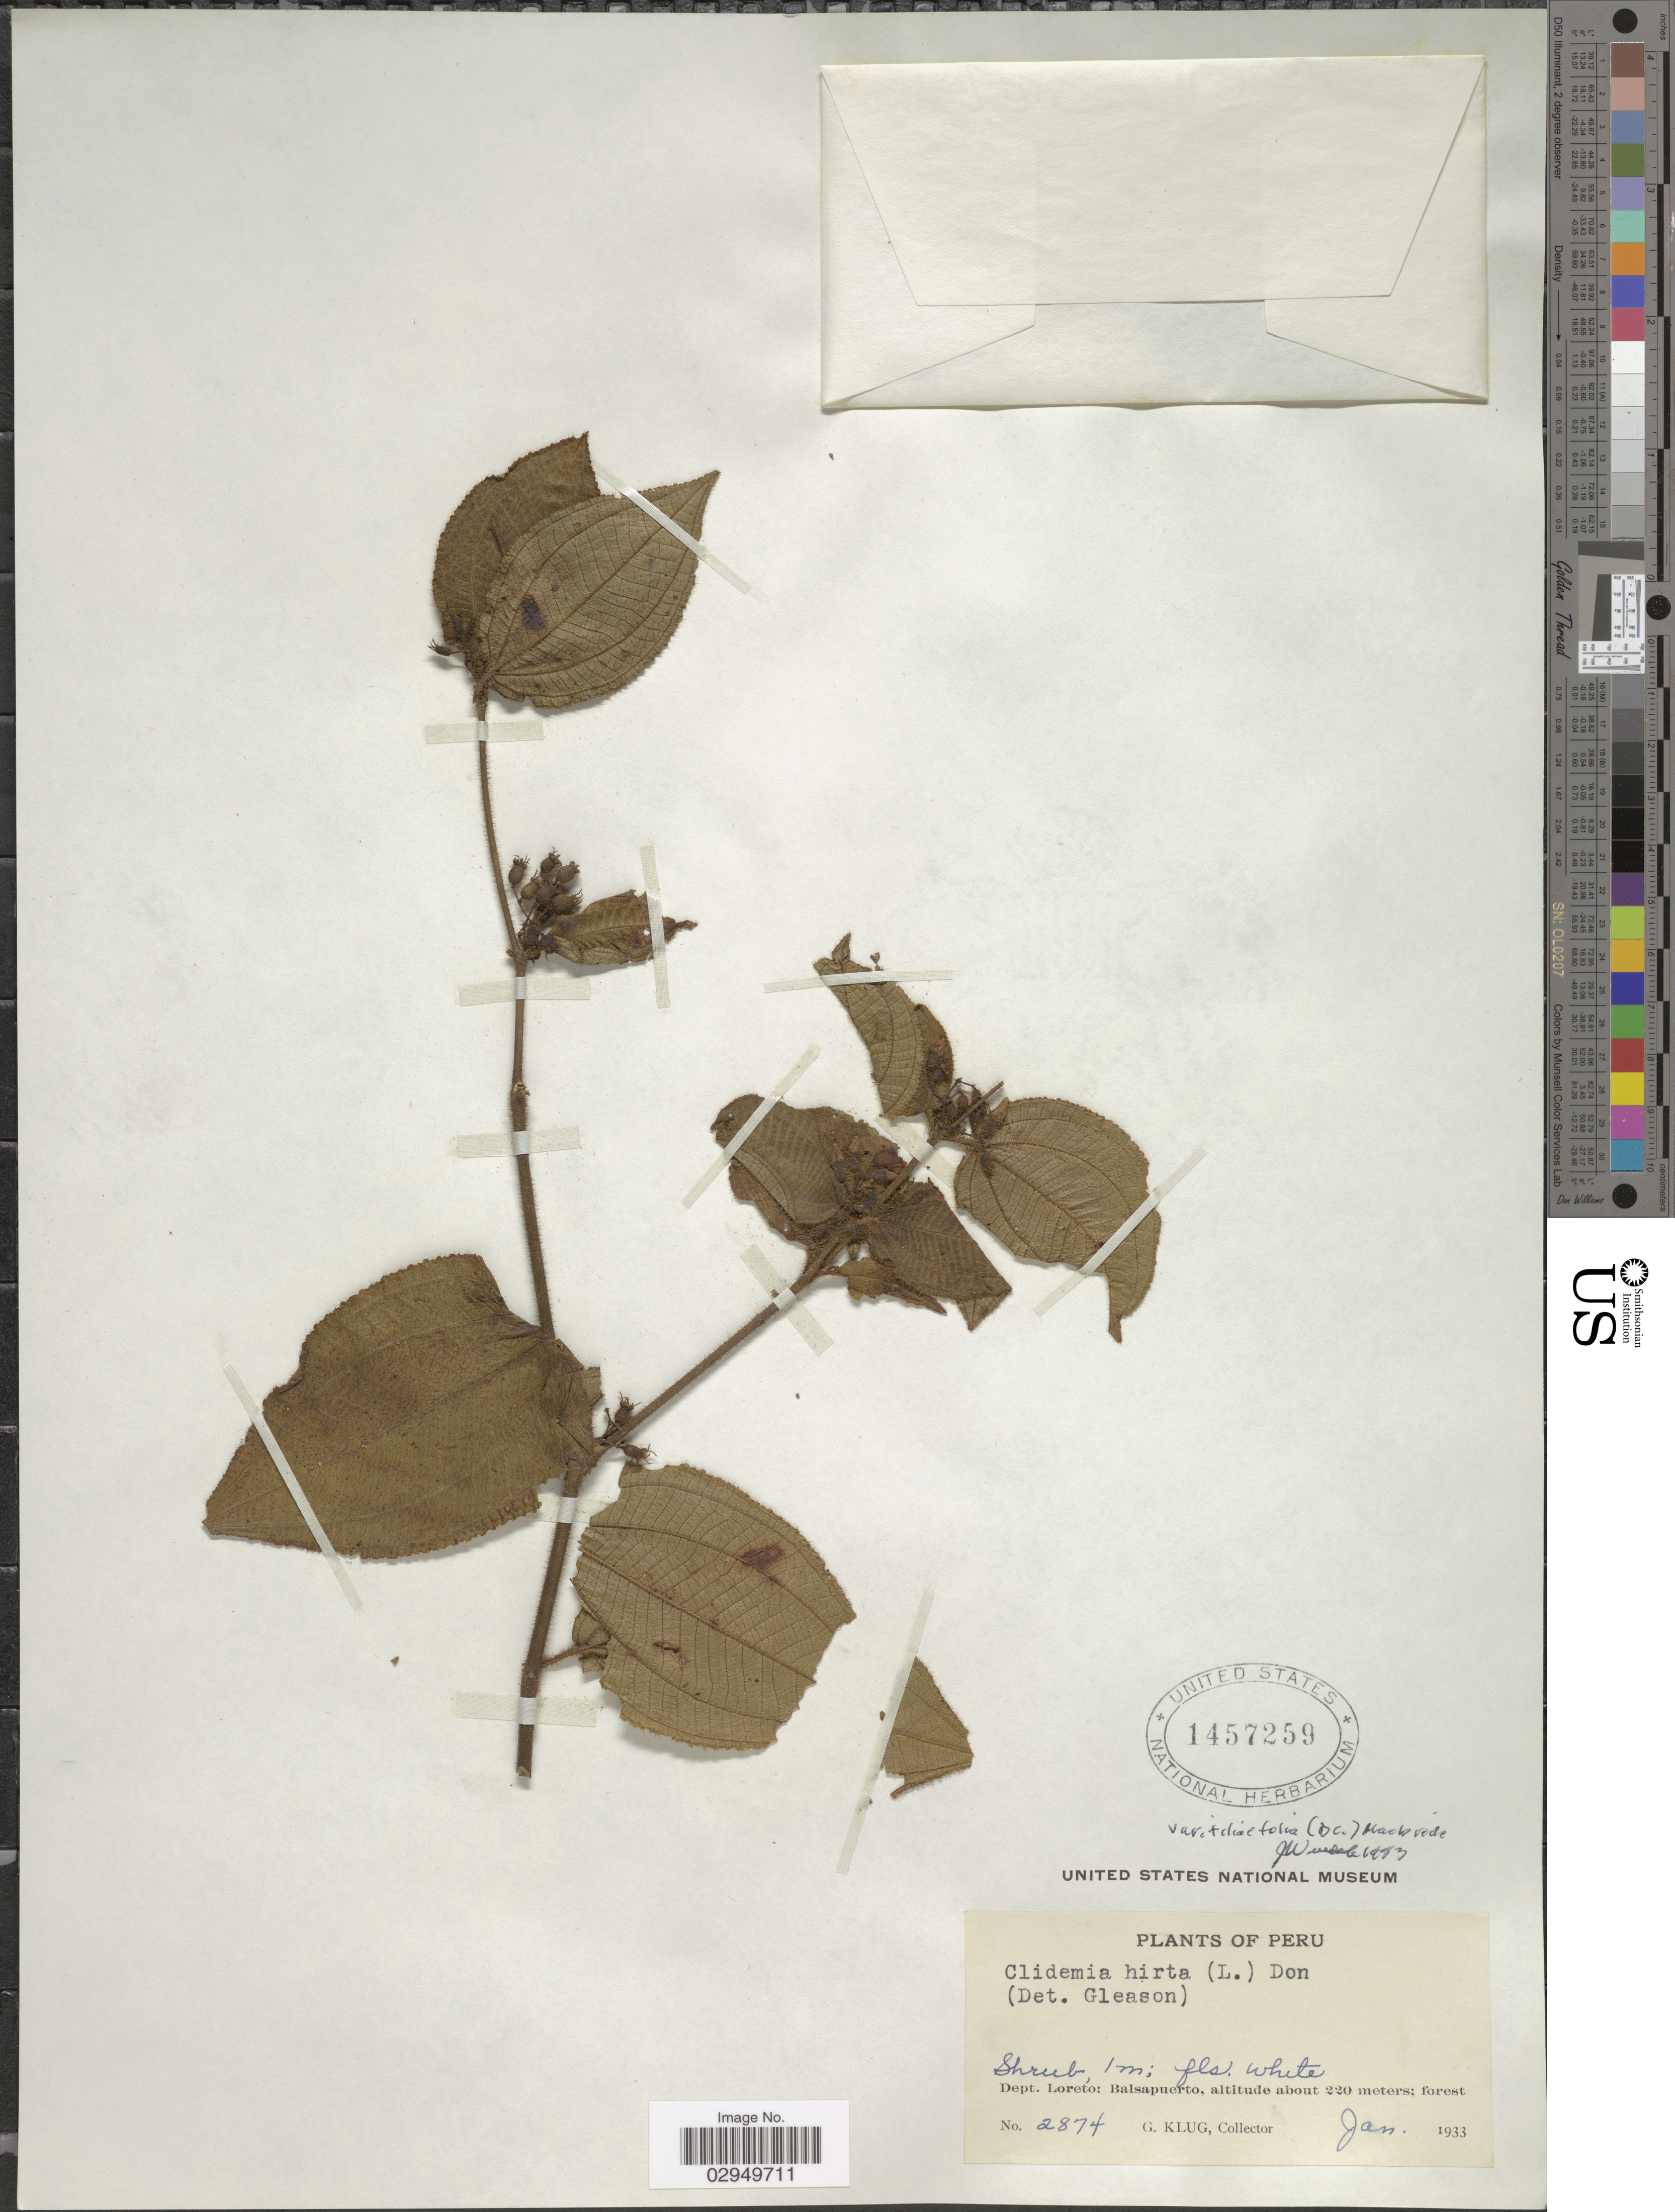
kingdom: Plantae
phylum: Tracheophyta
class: Magnoliopsida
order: Myrtales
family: Melastomataceae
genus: Clidemia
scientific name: Clidemia hirta var. tiliifolia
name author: (DC.) J.F. Macbr.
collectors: G. Klug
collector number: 2874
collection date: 1933-01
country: Peru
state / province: Loreto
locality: Dept. Loreto: Balsapuerto.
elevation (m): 220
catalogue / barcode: US 1457259